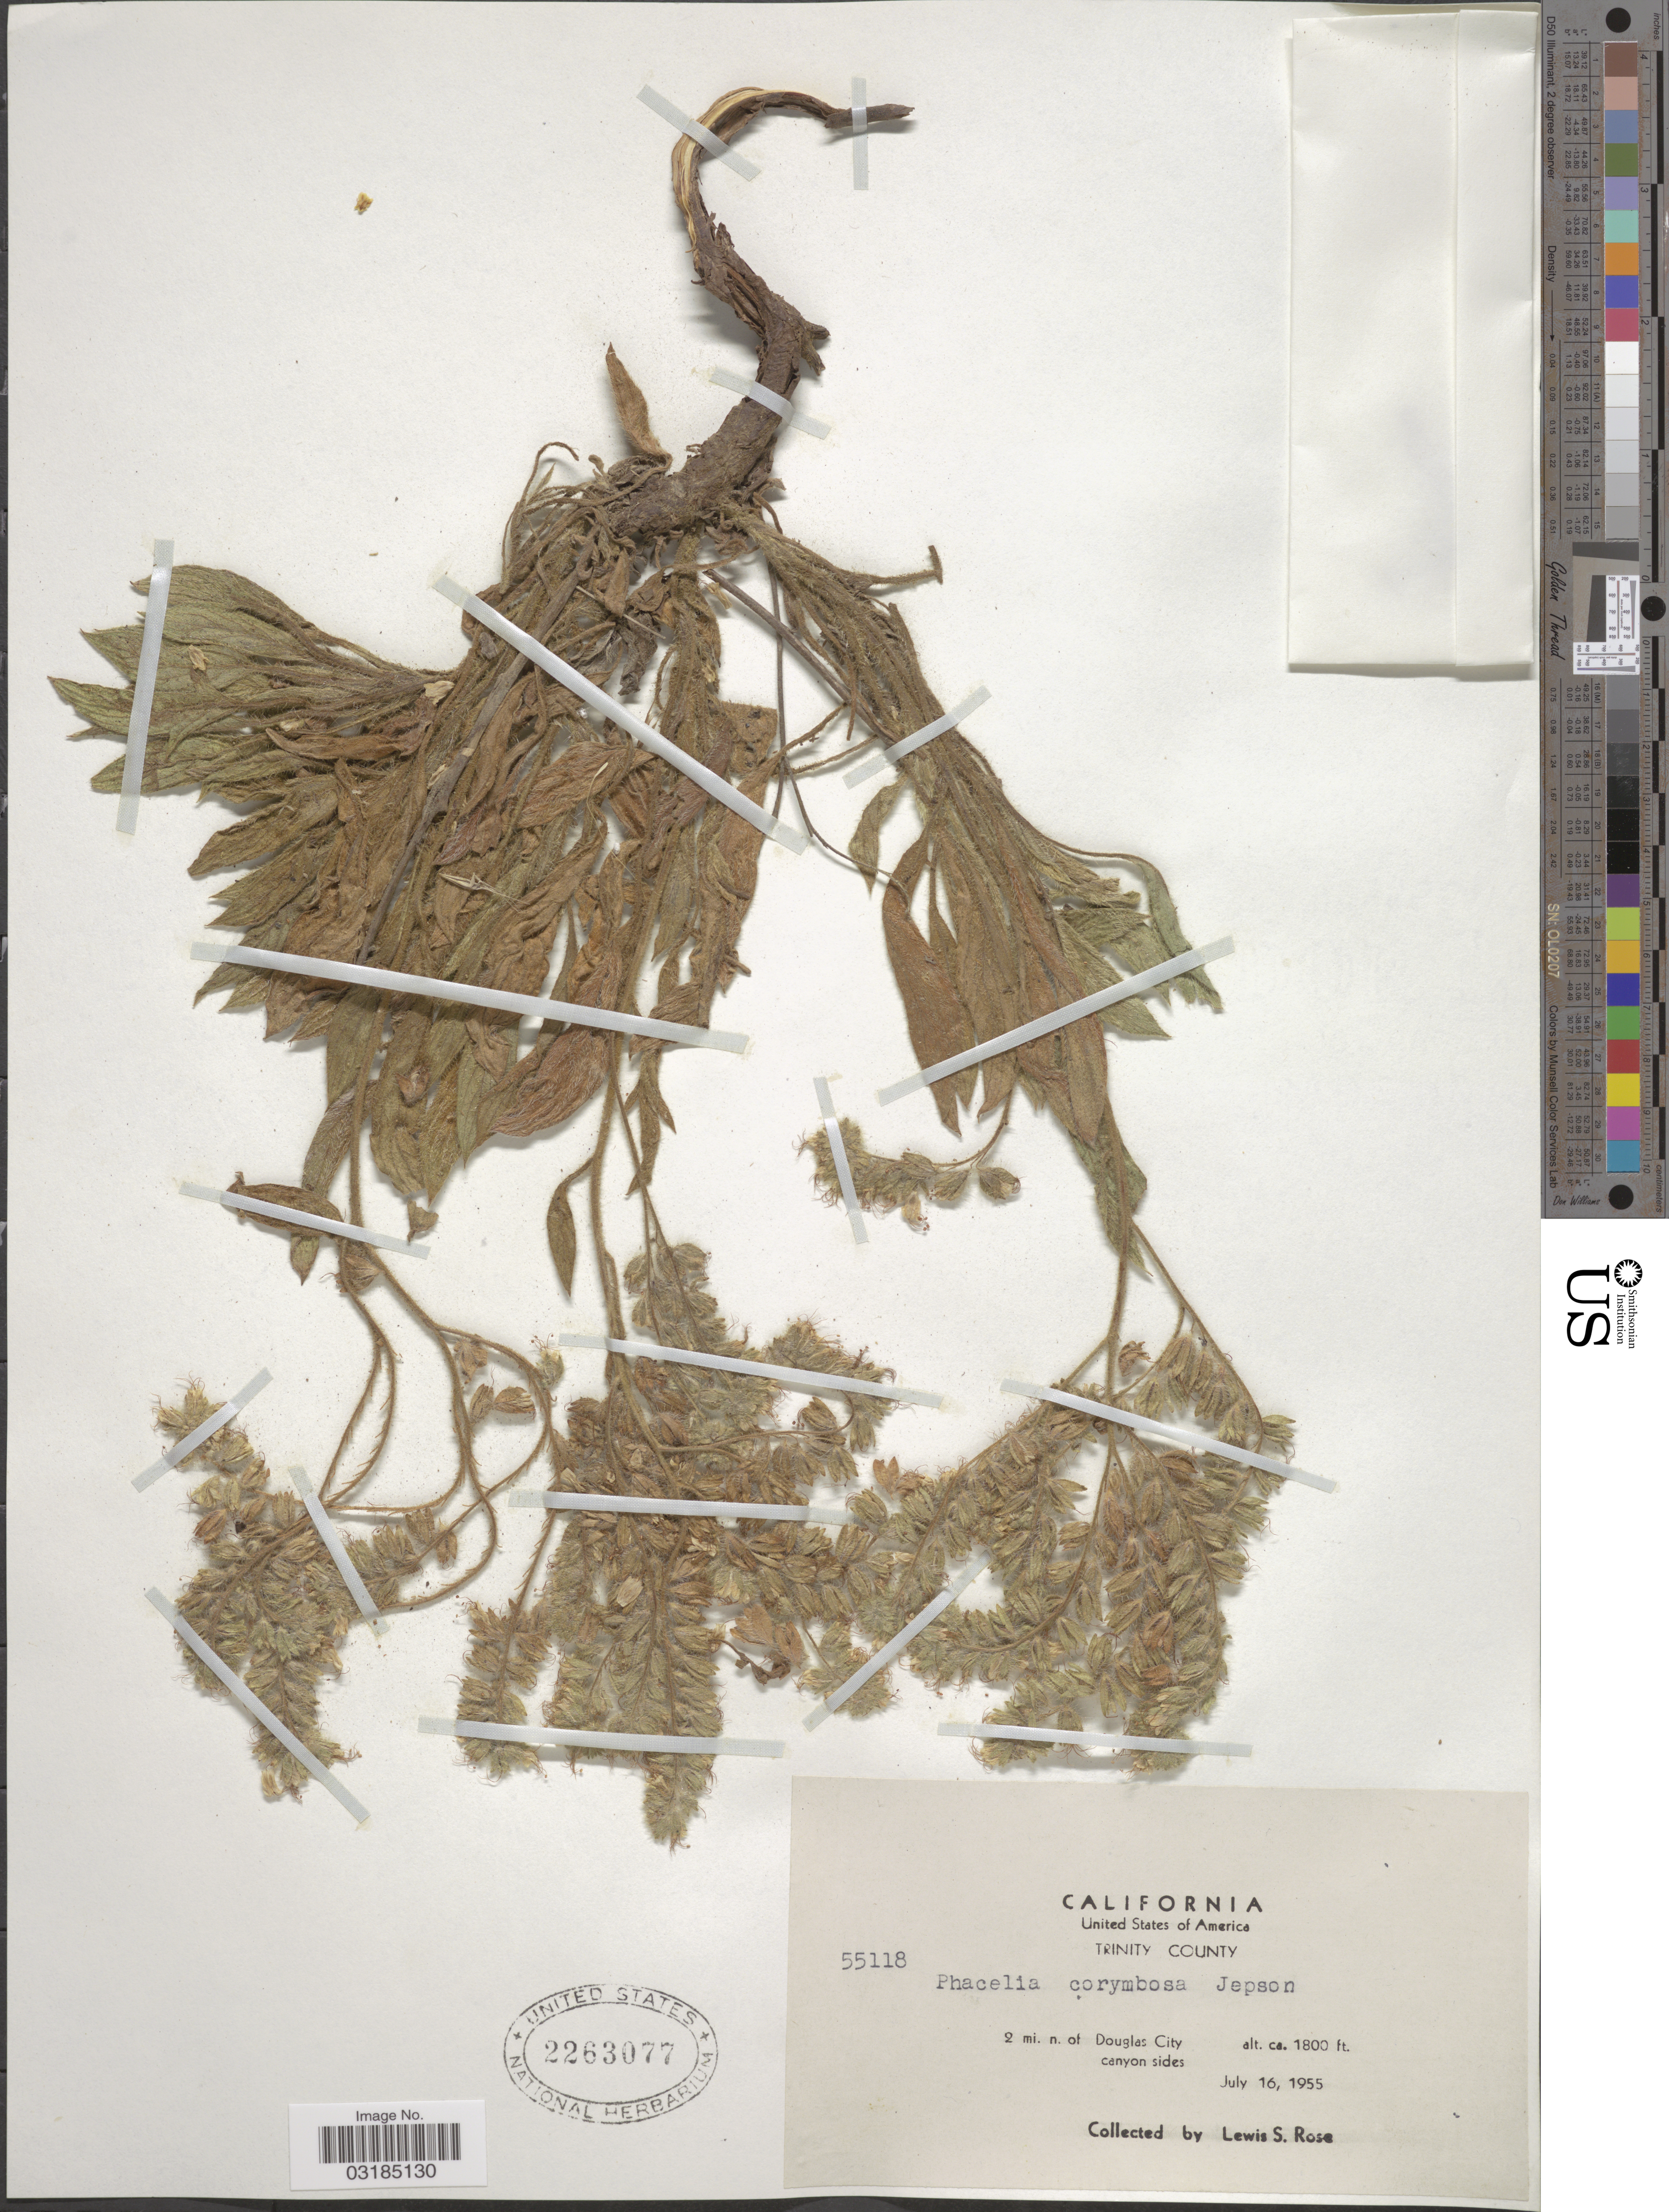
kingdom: Plantae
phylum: Tracheophyta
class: Magnoliopsida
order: Boraginales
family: Hydrophyllaceae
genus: Phacelia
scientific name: Phacelia corymbosa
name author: Jeps.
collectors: L. S. Rose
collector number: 55118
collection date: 1955-07-16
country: United States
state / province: California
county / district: Trinity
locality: Trinity County. 2 mi. n. of Douglas City.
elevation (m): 549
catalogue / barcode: US 2263077